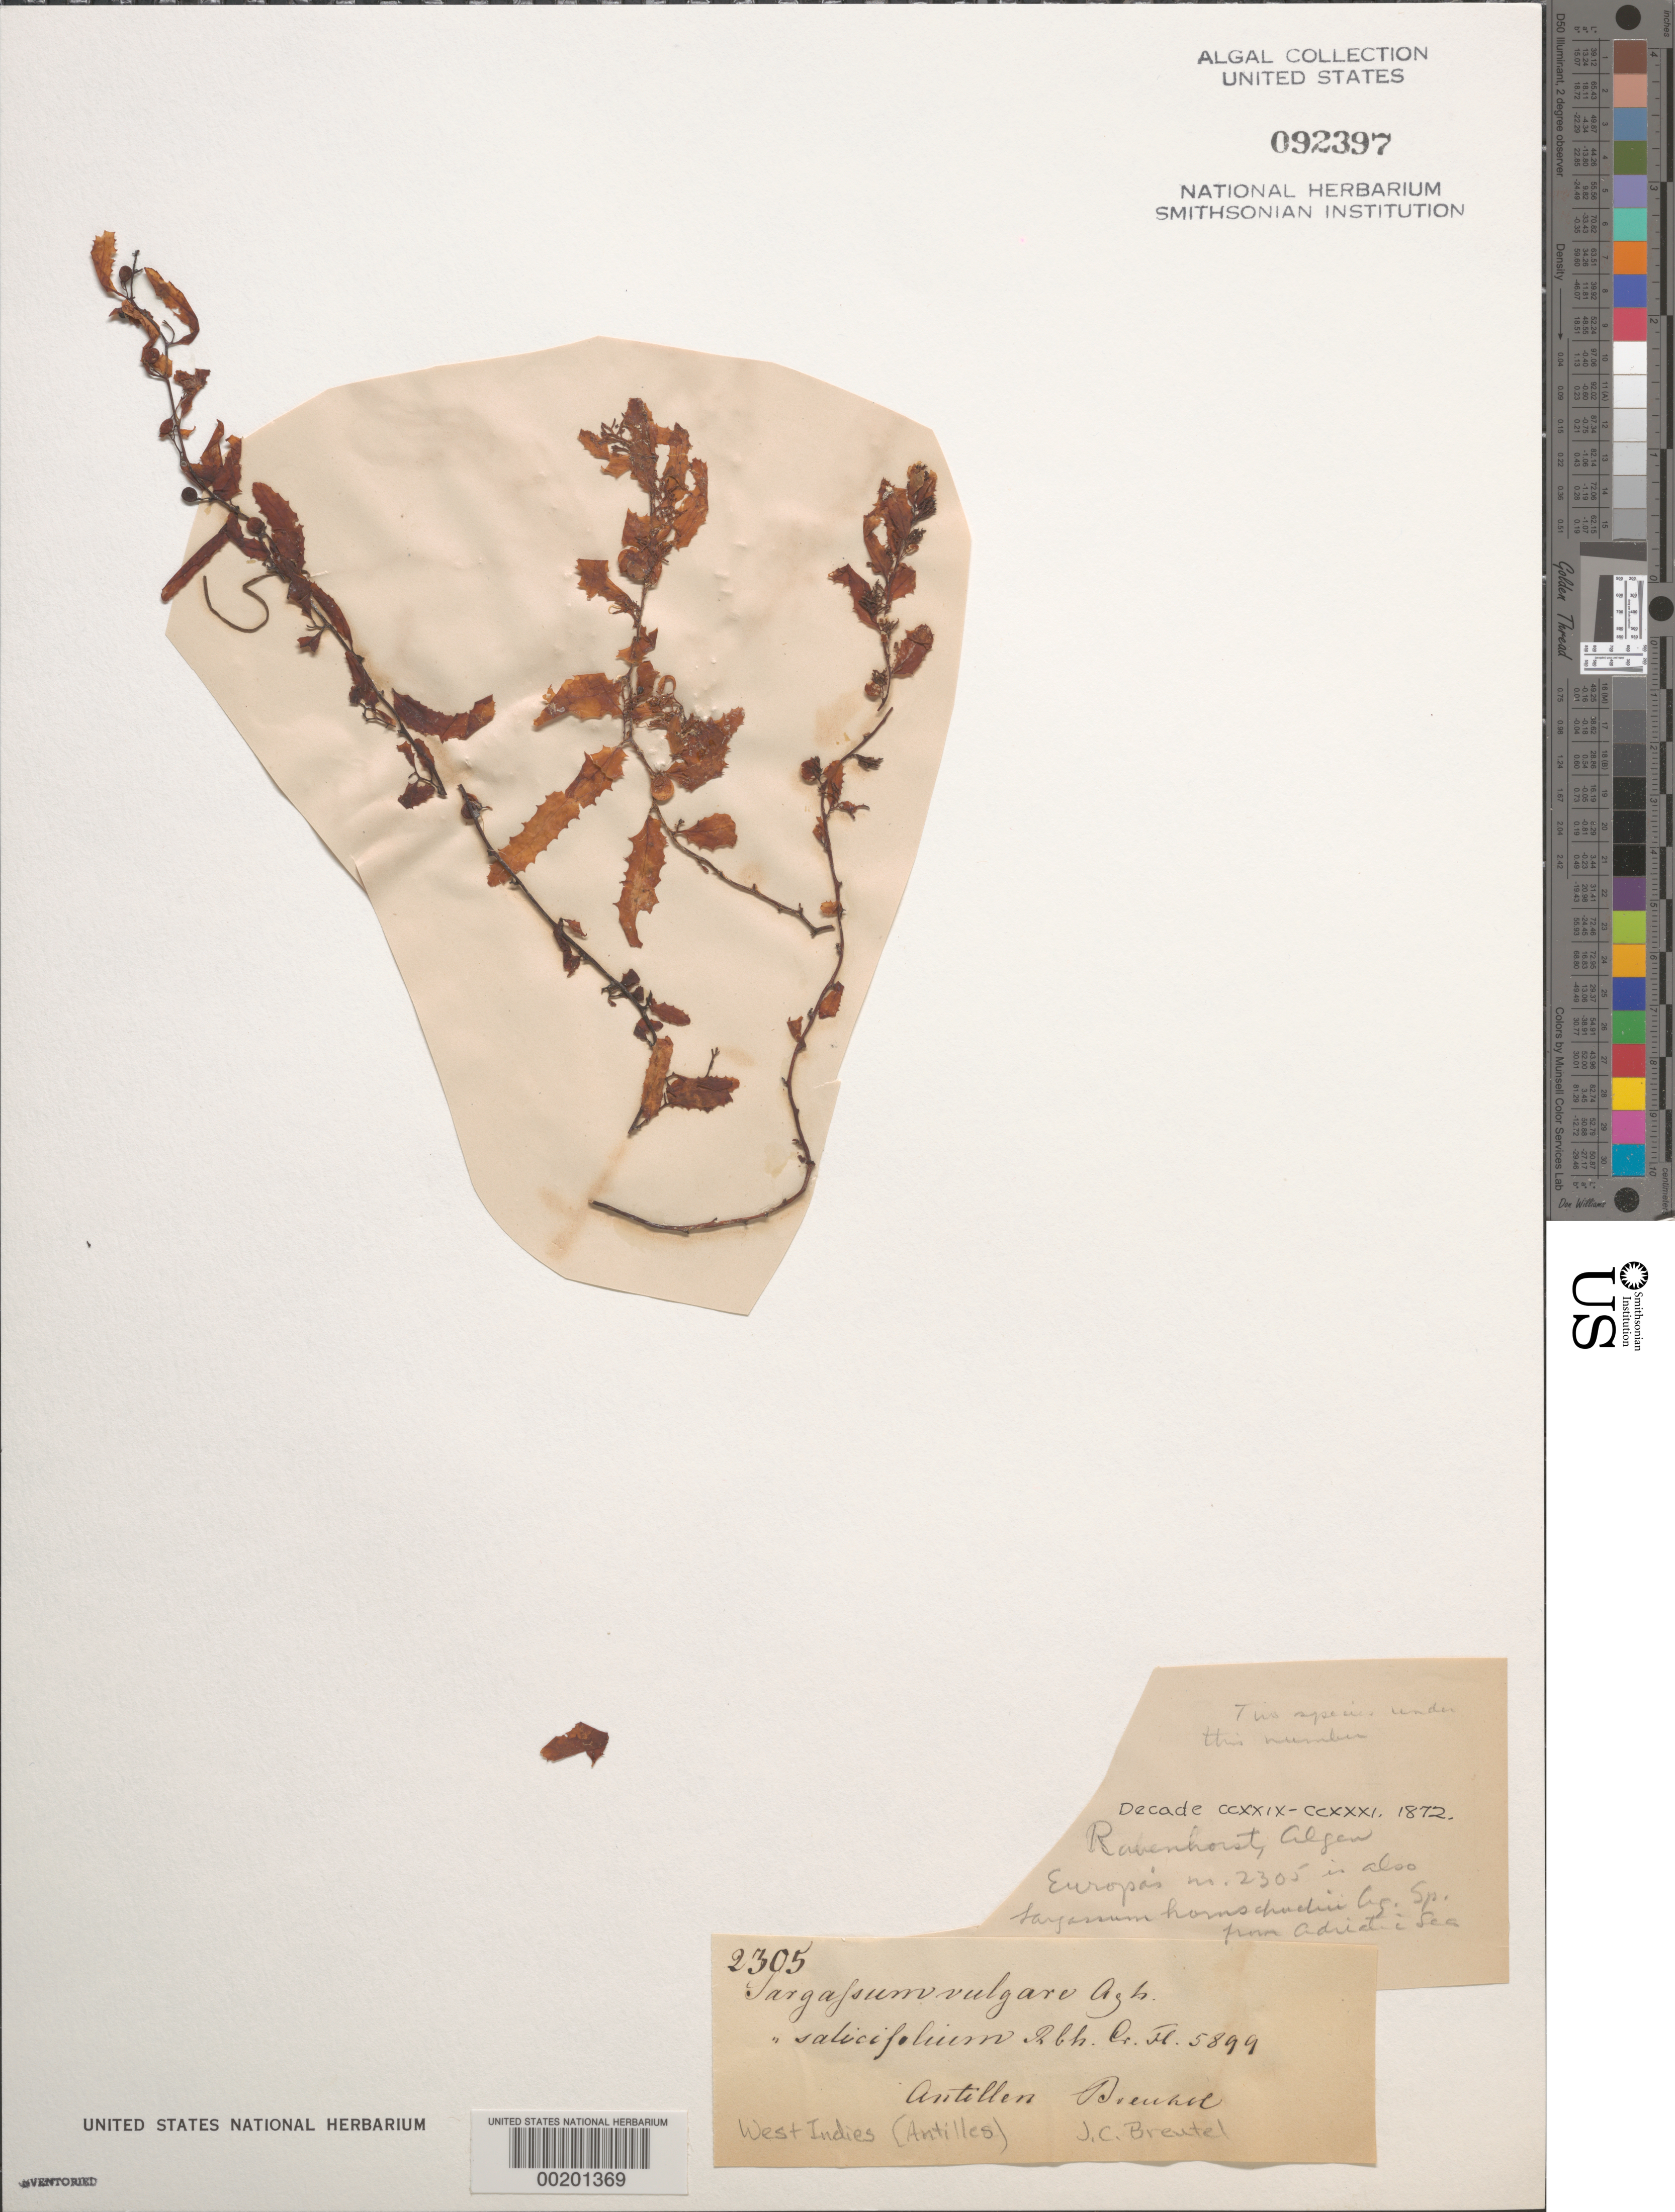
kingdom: Chromista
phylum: Ochrophyta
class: Phaeophyceae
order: Fucales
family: Sargassaceae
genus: Sargassum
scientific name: Sargassum vulgare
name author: C. Agardh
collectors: J. Breutel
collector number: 2305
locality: Lesser Antilles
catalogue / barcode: US 92397